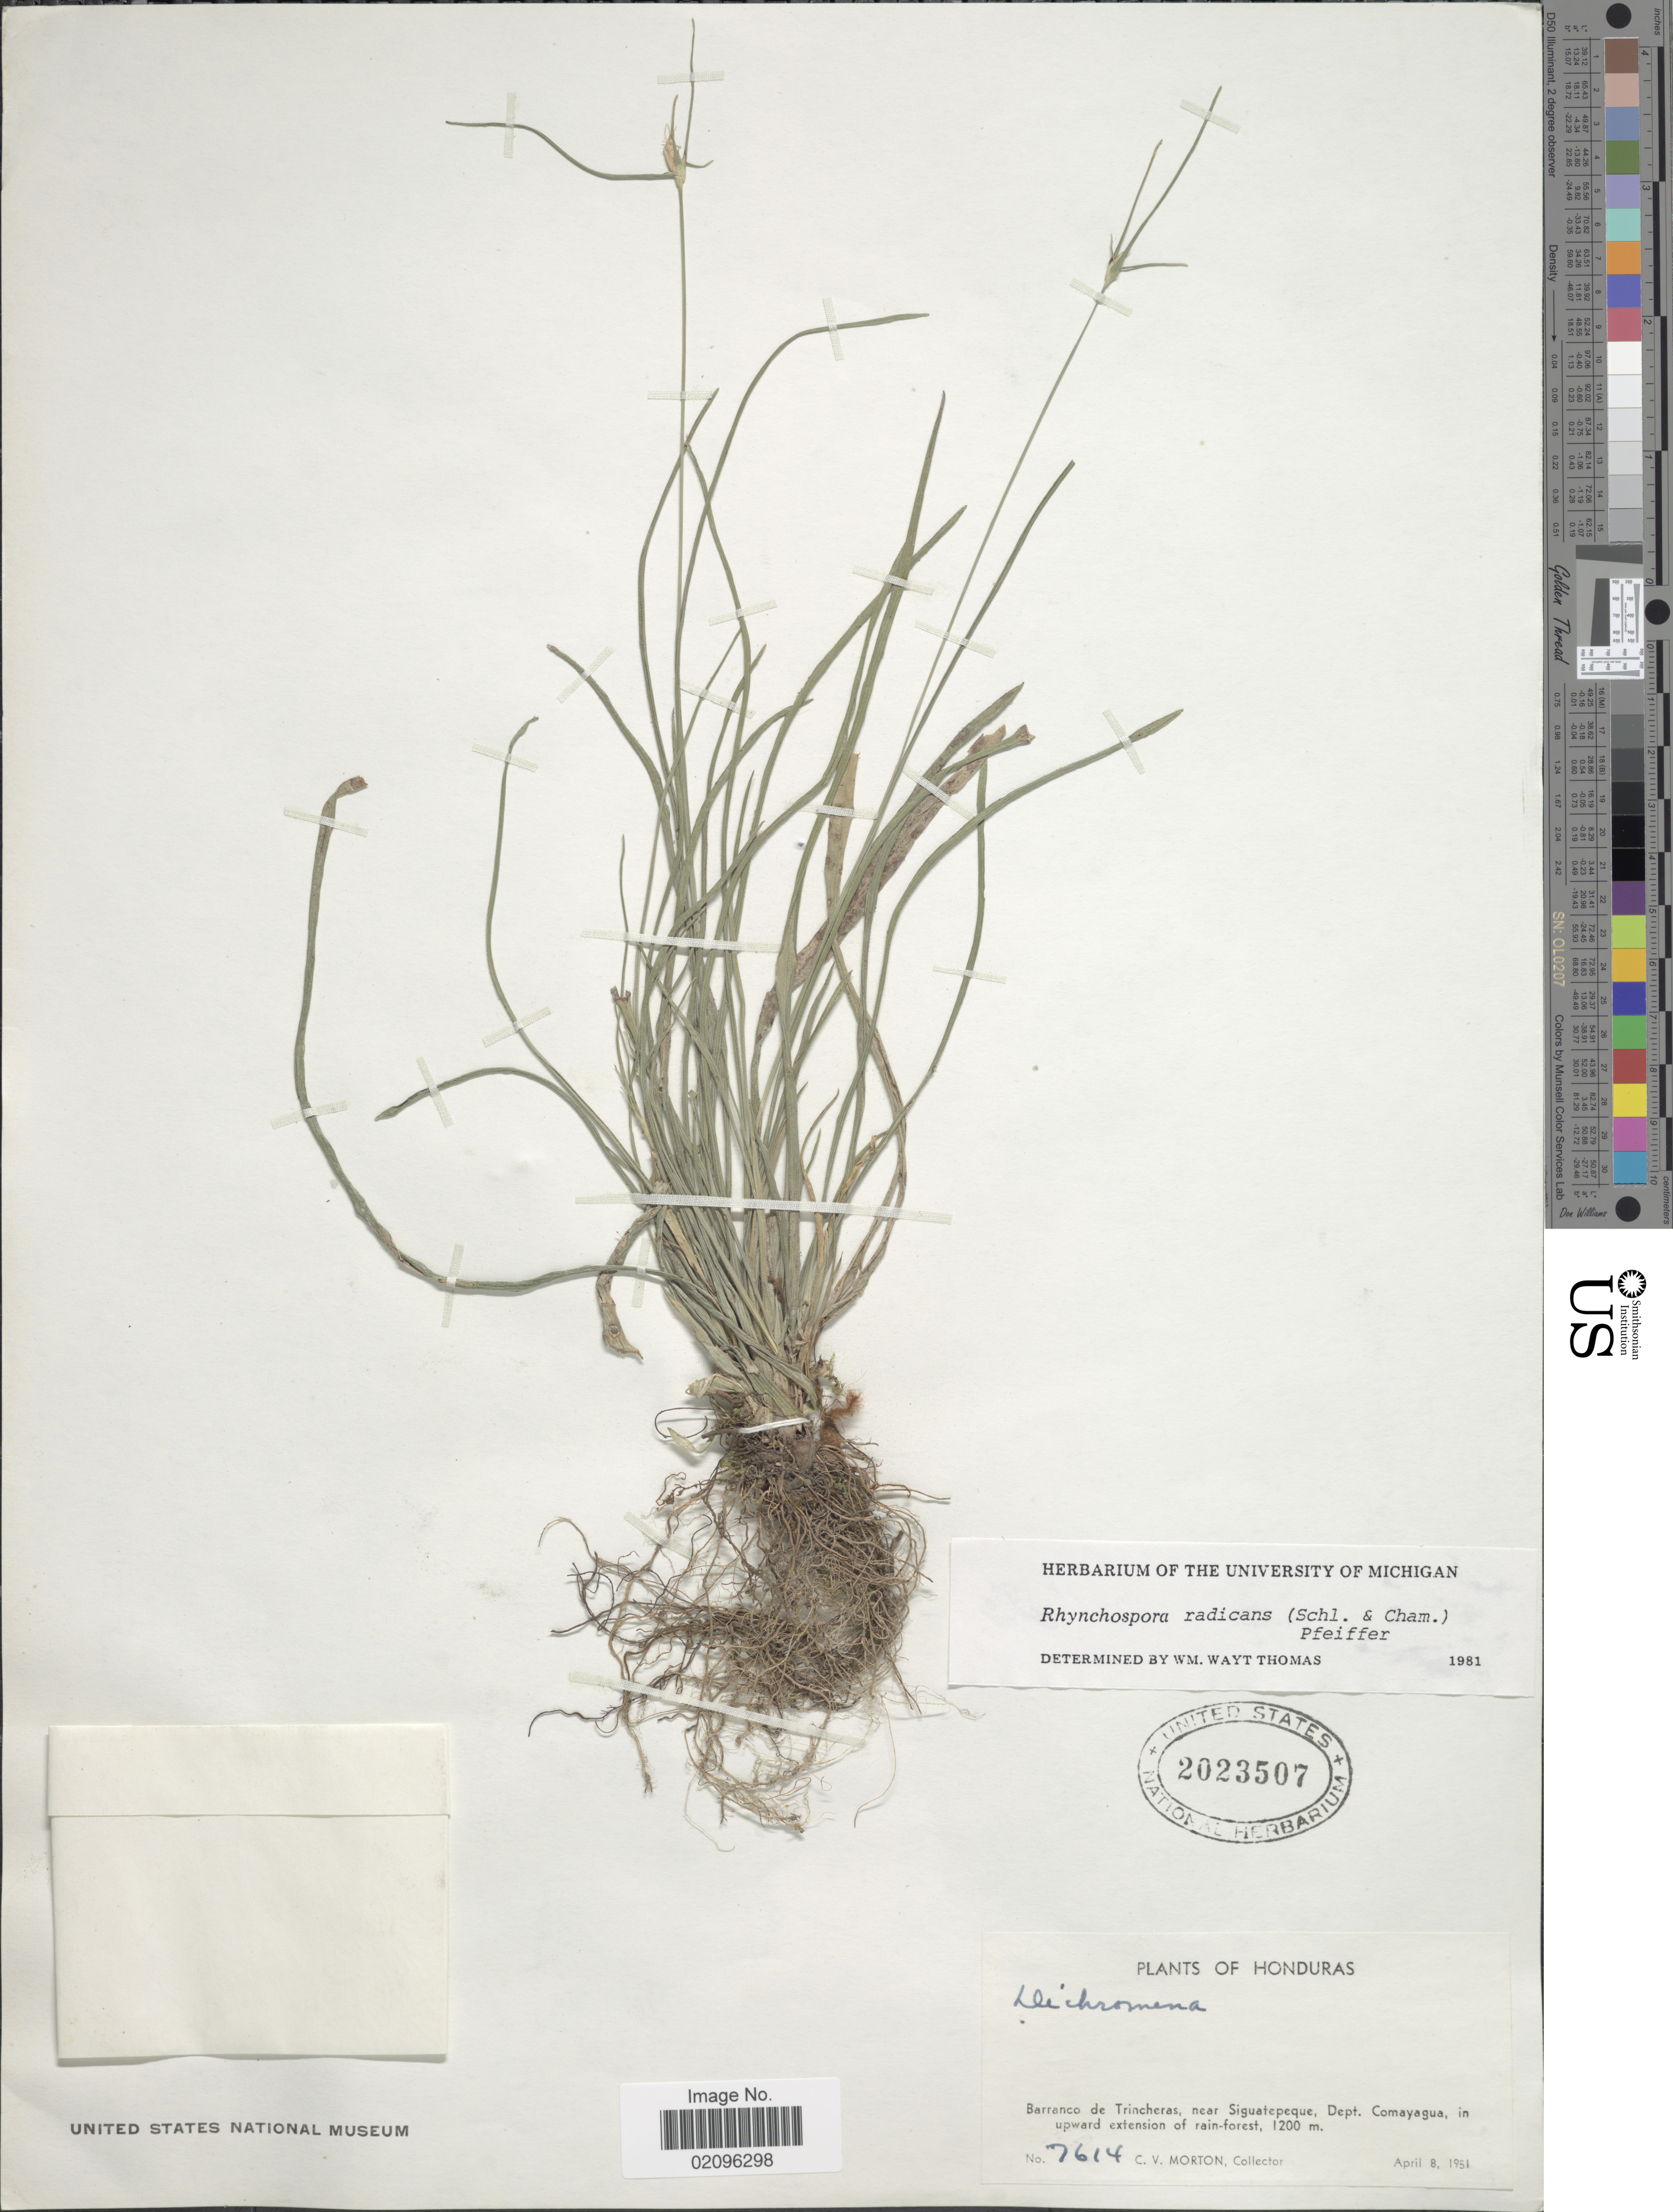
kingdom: Plantae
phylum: Tracheophyta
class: Liliopsida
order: Poales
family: Cyperaceae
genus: Rhynchospora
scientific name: Rhynchospora radicans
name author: (Schltdl. & Cham.) H. Pfeiff.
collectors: C. V. Morton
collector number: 7614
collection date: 1951-04-08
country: Honduras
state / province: Comayagua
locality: Honduras, Barranco de Tricheras, near Siguatepeque, Dept. Comayagua, in upward extension of rain-forest.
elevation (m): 1200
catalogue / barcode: US 2023507